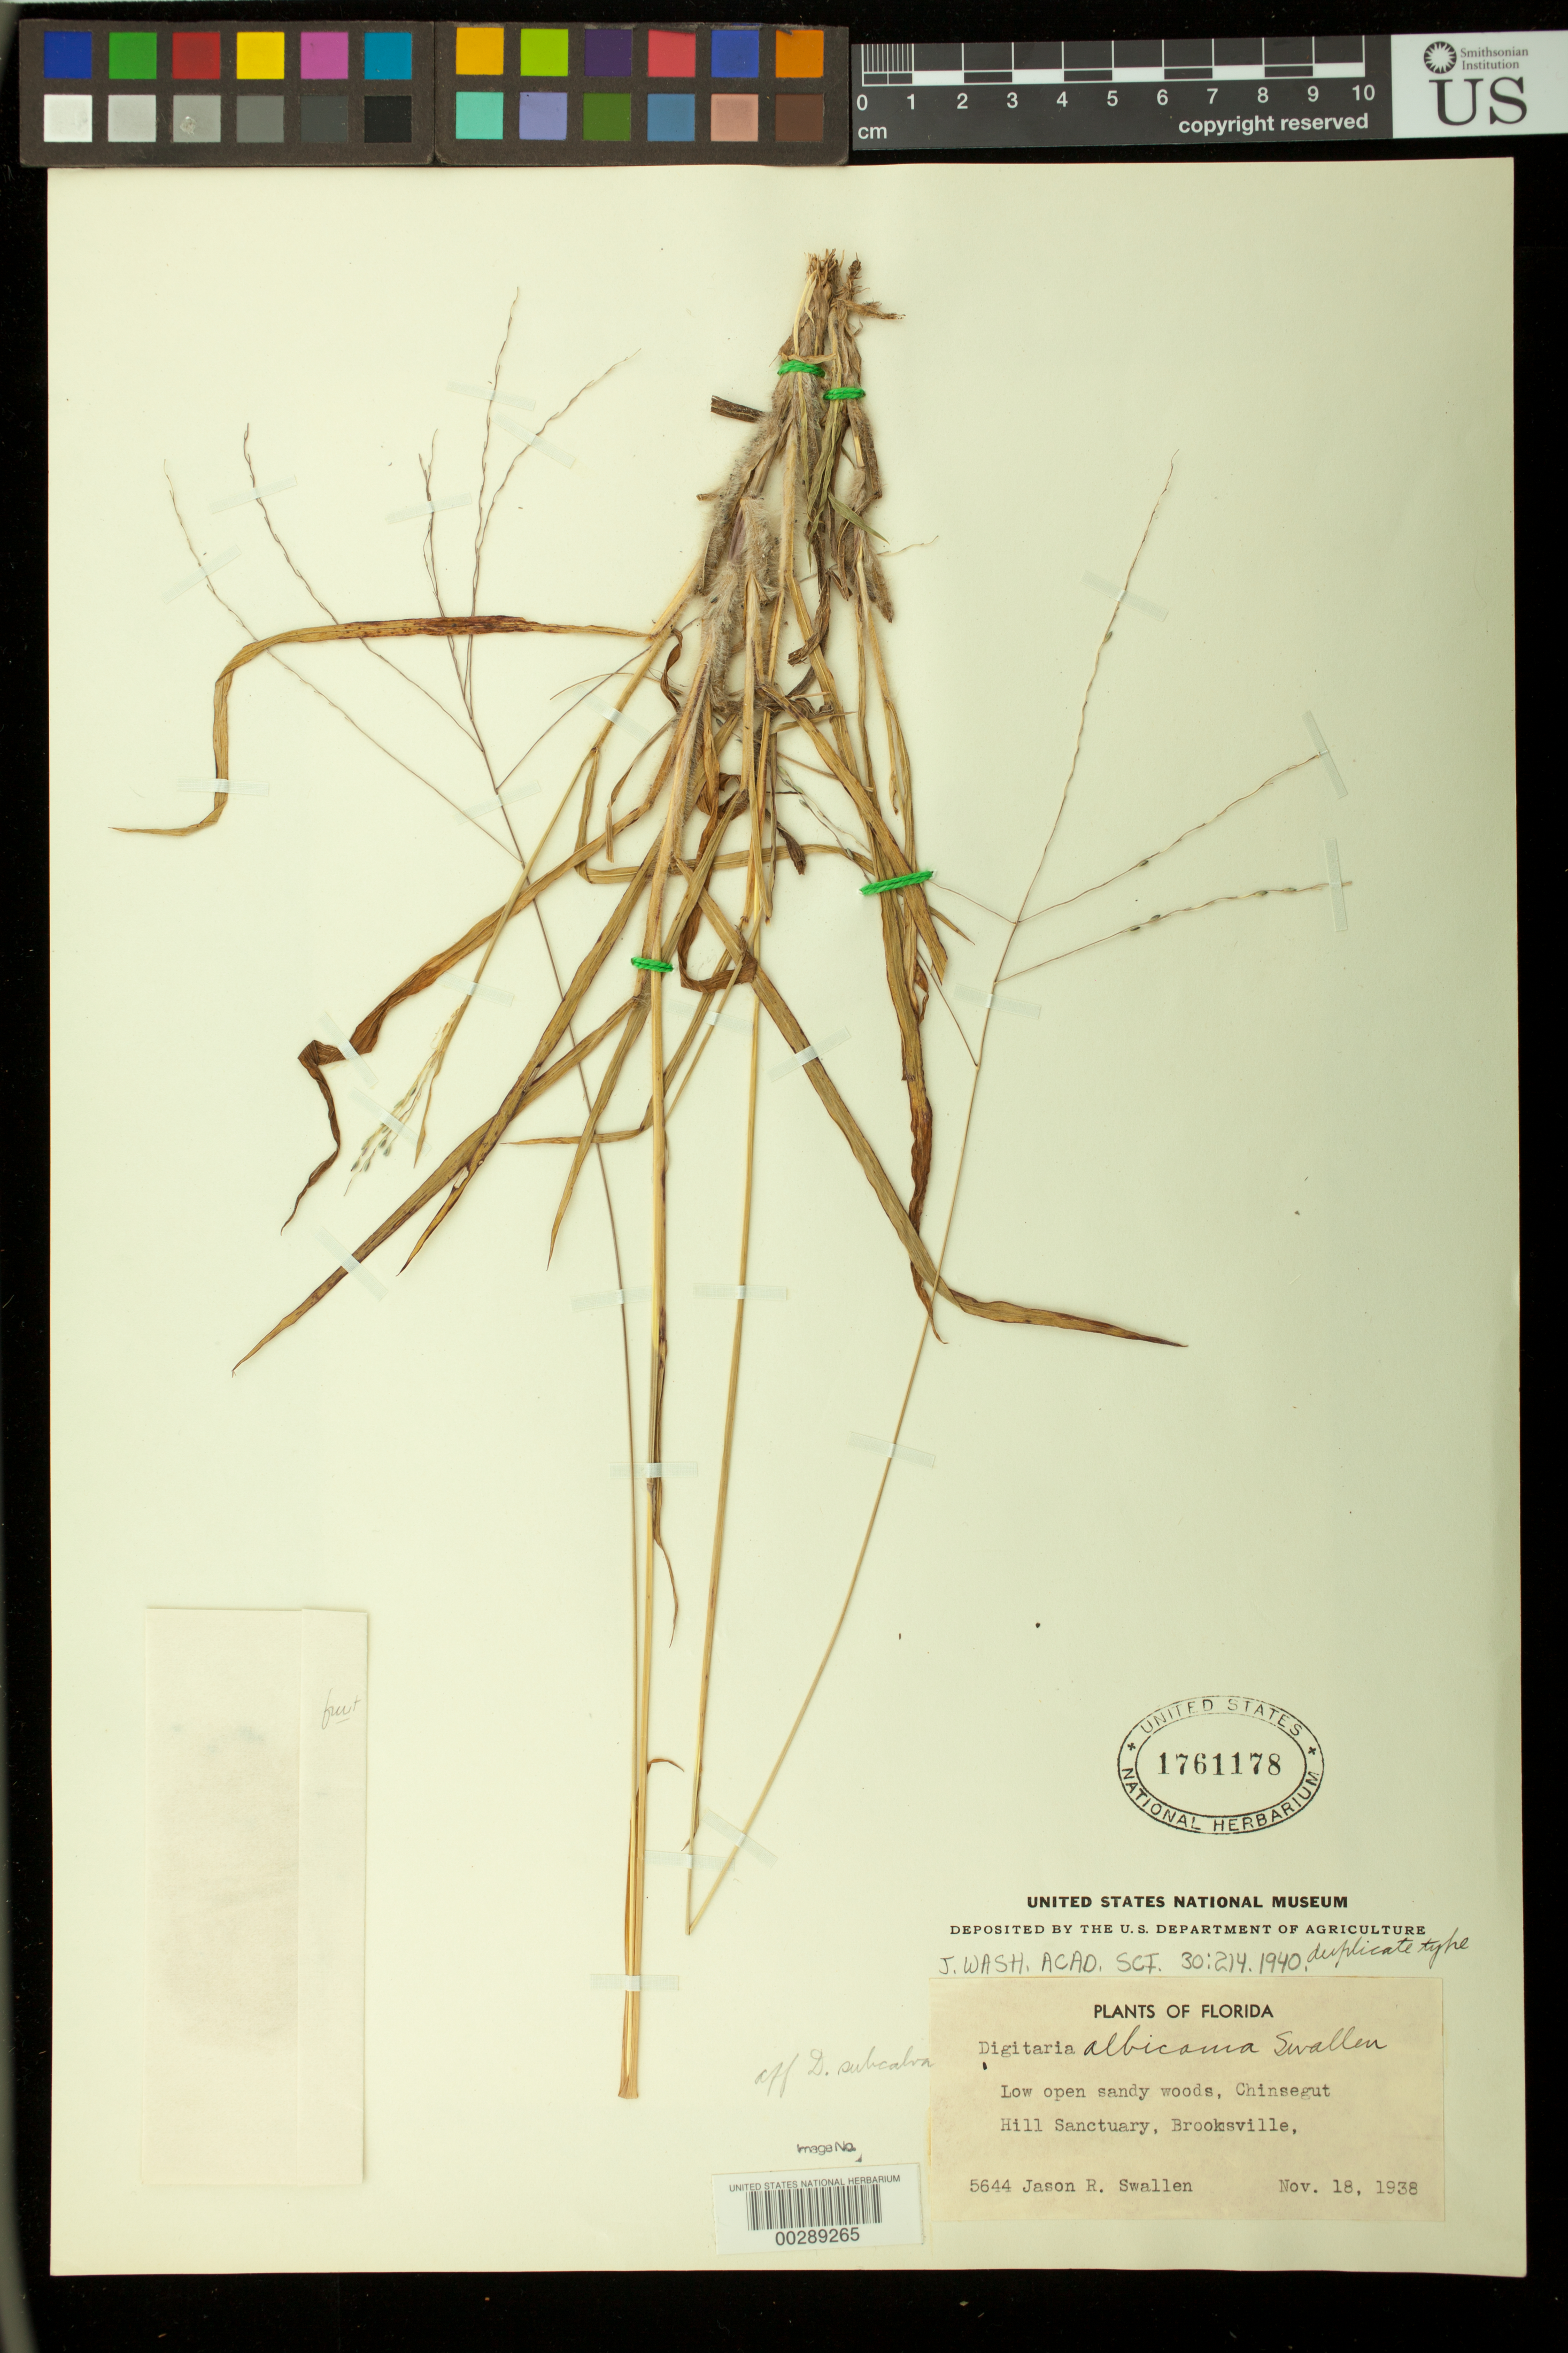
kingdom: Plantae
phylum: Tracheophyta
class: Liliopsida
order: Poales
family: Poaceae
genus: Digitaria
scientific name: Digitaria albicoma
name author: Swallen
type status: Isotype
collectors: J. R. Swallen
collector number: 5644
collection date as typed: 18 Nov 1938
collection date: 1938-11-18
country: United States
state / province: Florida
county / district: Hernando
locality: Hill Sanctuary, Brooksville.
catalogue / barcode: US 1761178